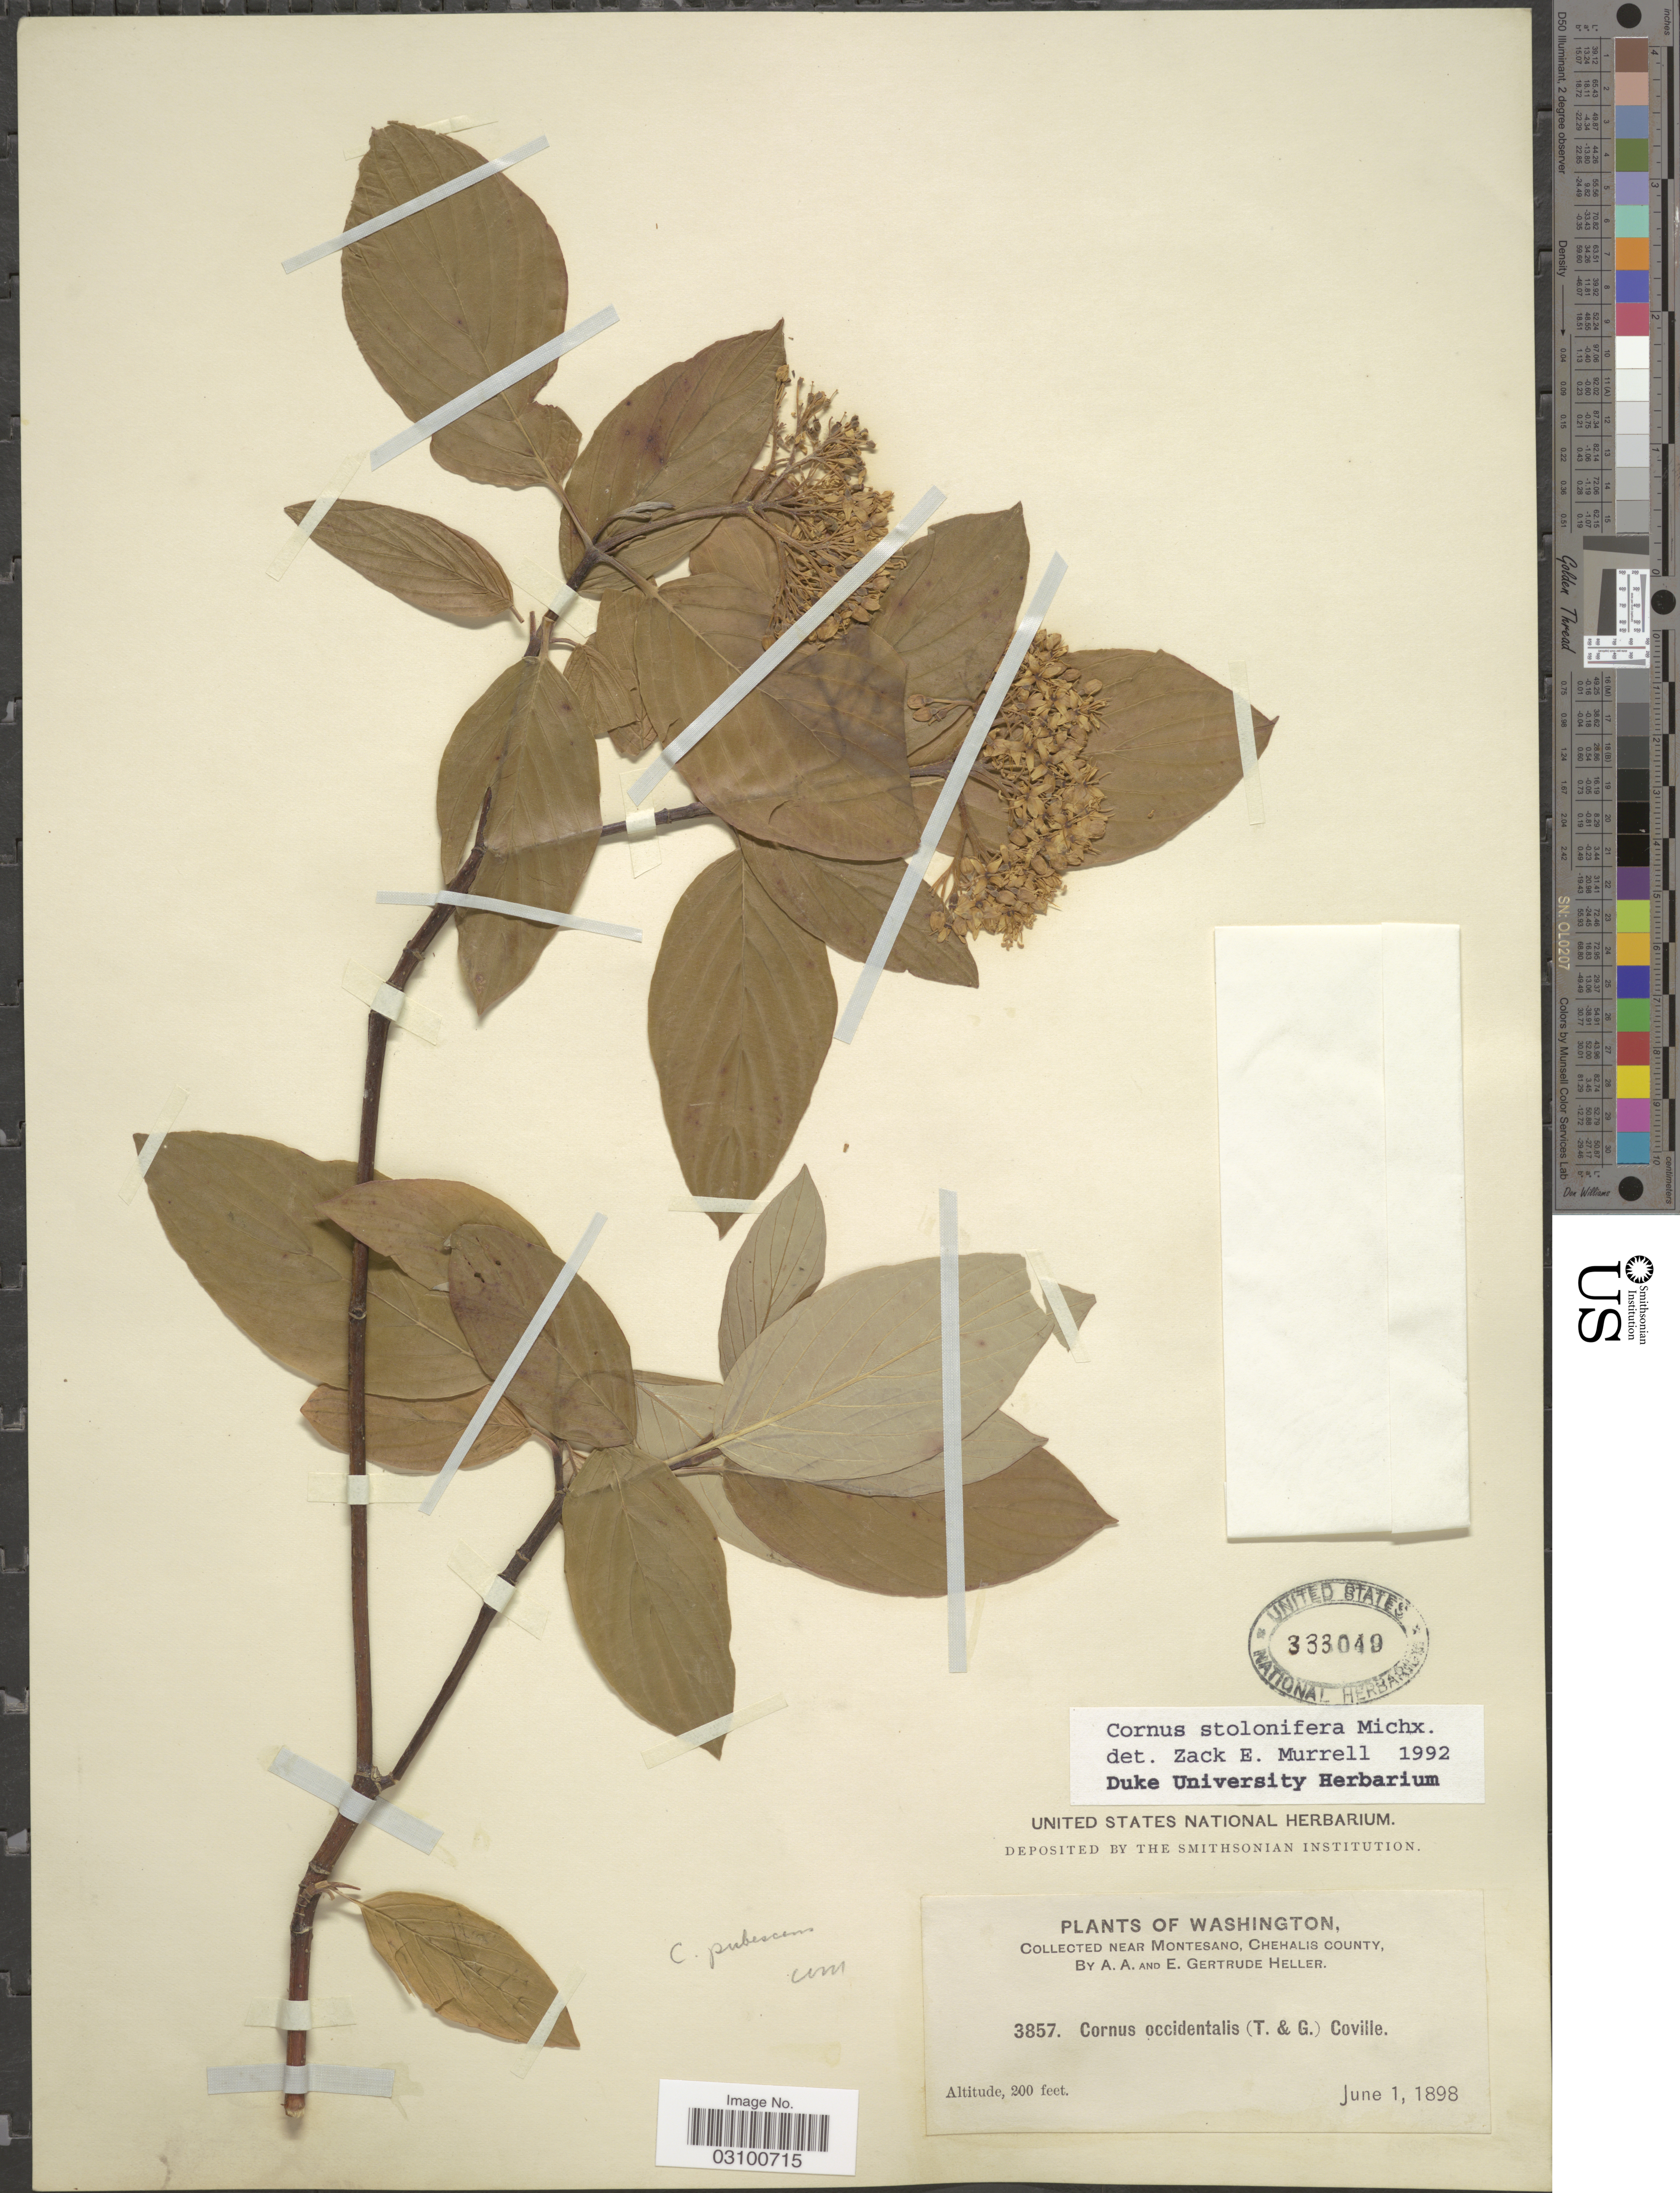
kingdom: Plantae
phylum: Tracheophyta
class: Magnoliopsida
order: Cornales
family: Cornaceae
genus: Cornus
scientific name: Cornus sericea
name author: L.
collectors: A. A. Heller & E. G. Heller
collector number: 3857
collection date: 1898-06-01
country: United States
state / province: Washington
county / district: Grays Harbor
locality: Collected near Montesano, Chehalis County.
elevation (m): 61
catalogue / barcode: US 333049